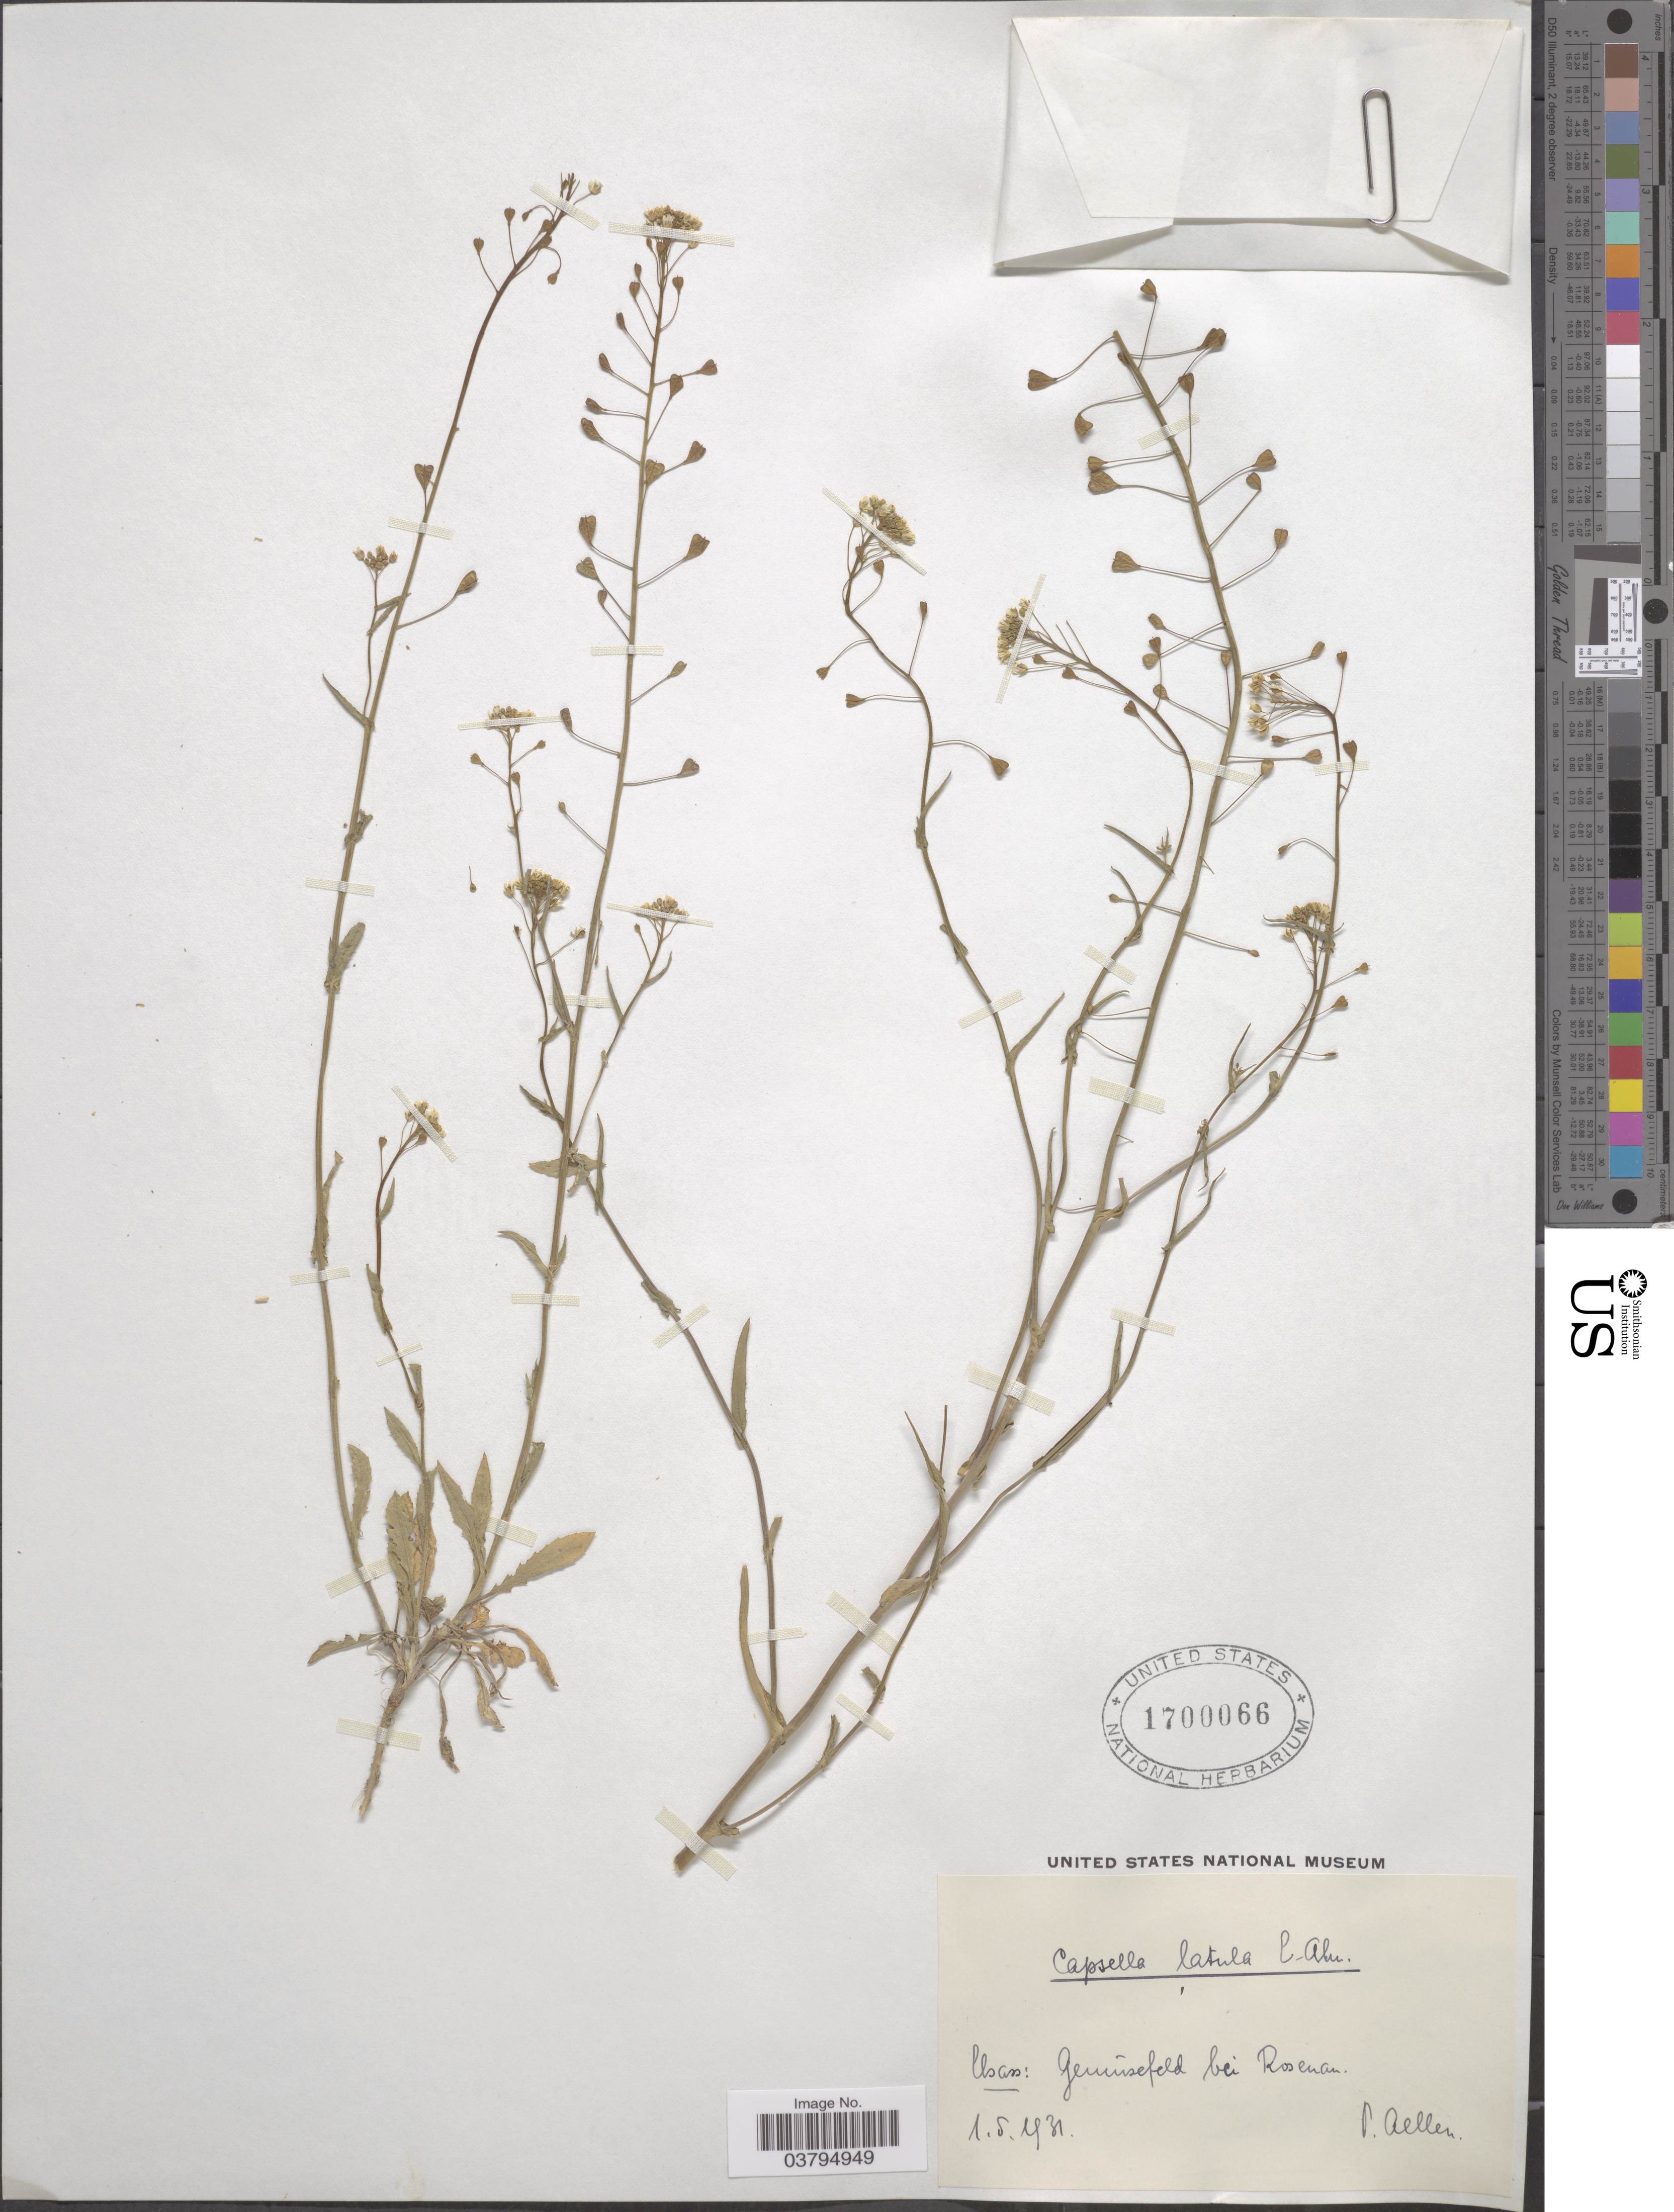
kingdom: Plantae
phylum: Tracheophyta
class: Magnoliopsida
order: Brassicales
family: Brassicaceae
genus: Capsella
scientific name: Capsella lacerata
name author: (E.B. Almq.) E.B. Almq.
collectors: P. Aellen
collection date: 1931-05-01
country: France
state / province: Grand Est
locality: Elsass: Gemüsefeld bei Rosenau.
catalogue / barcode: US 1700066